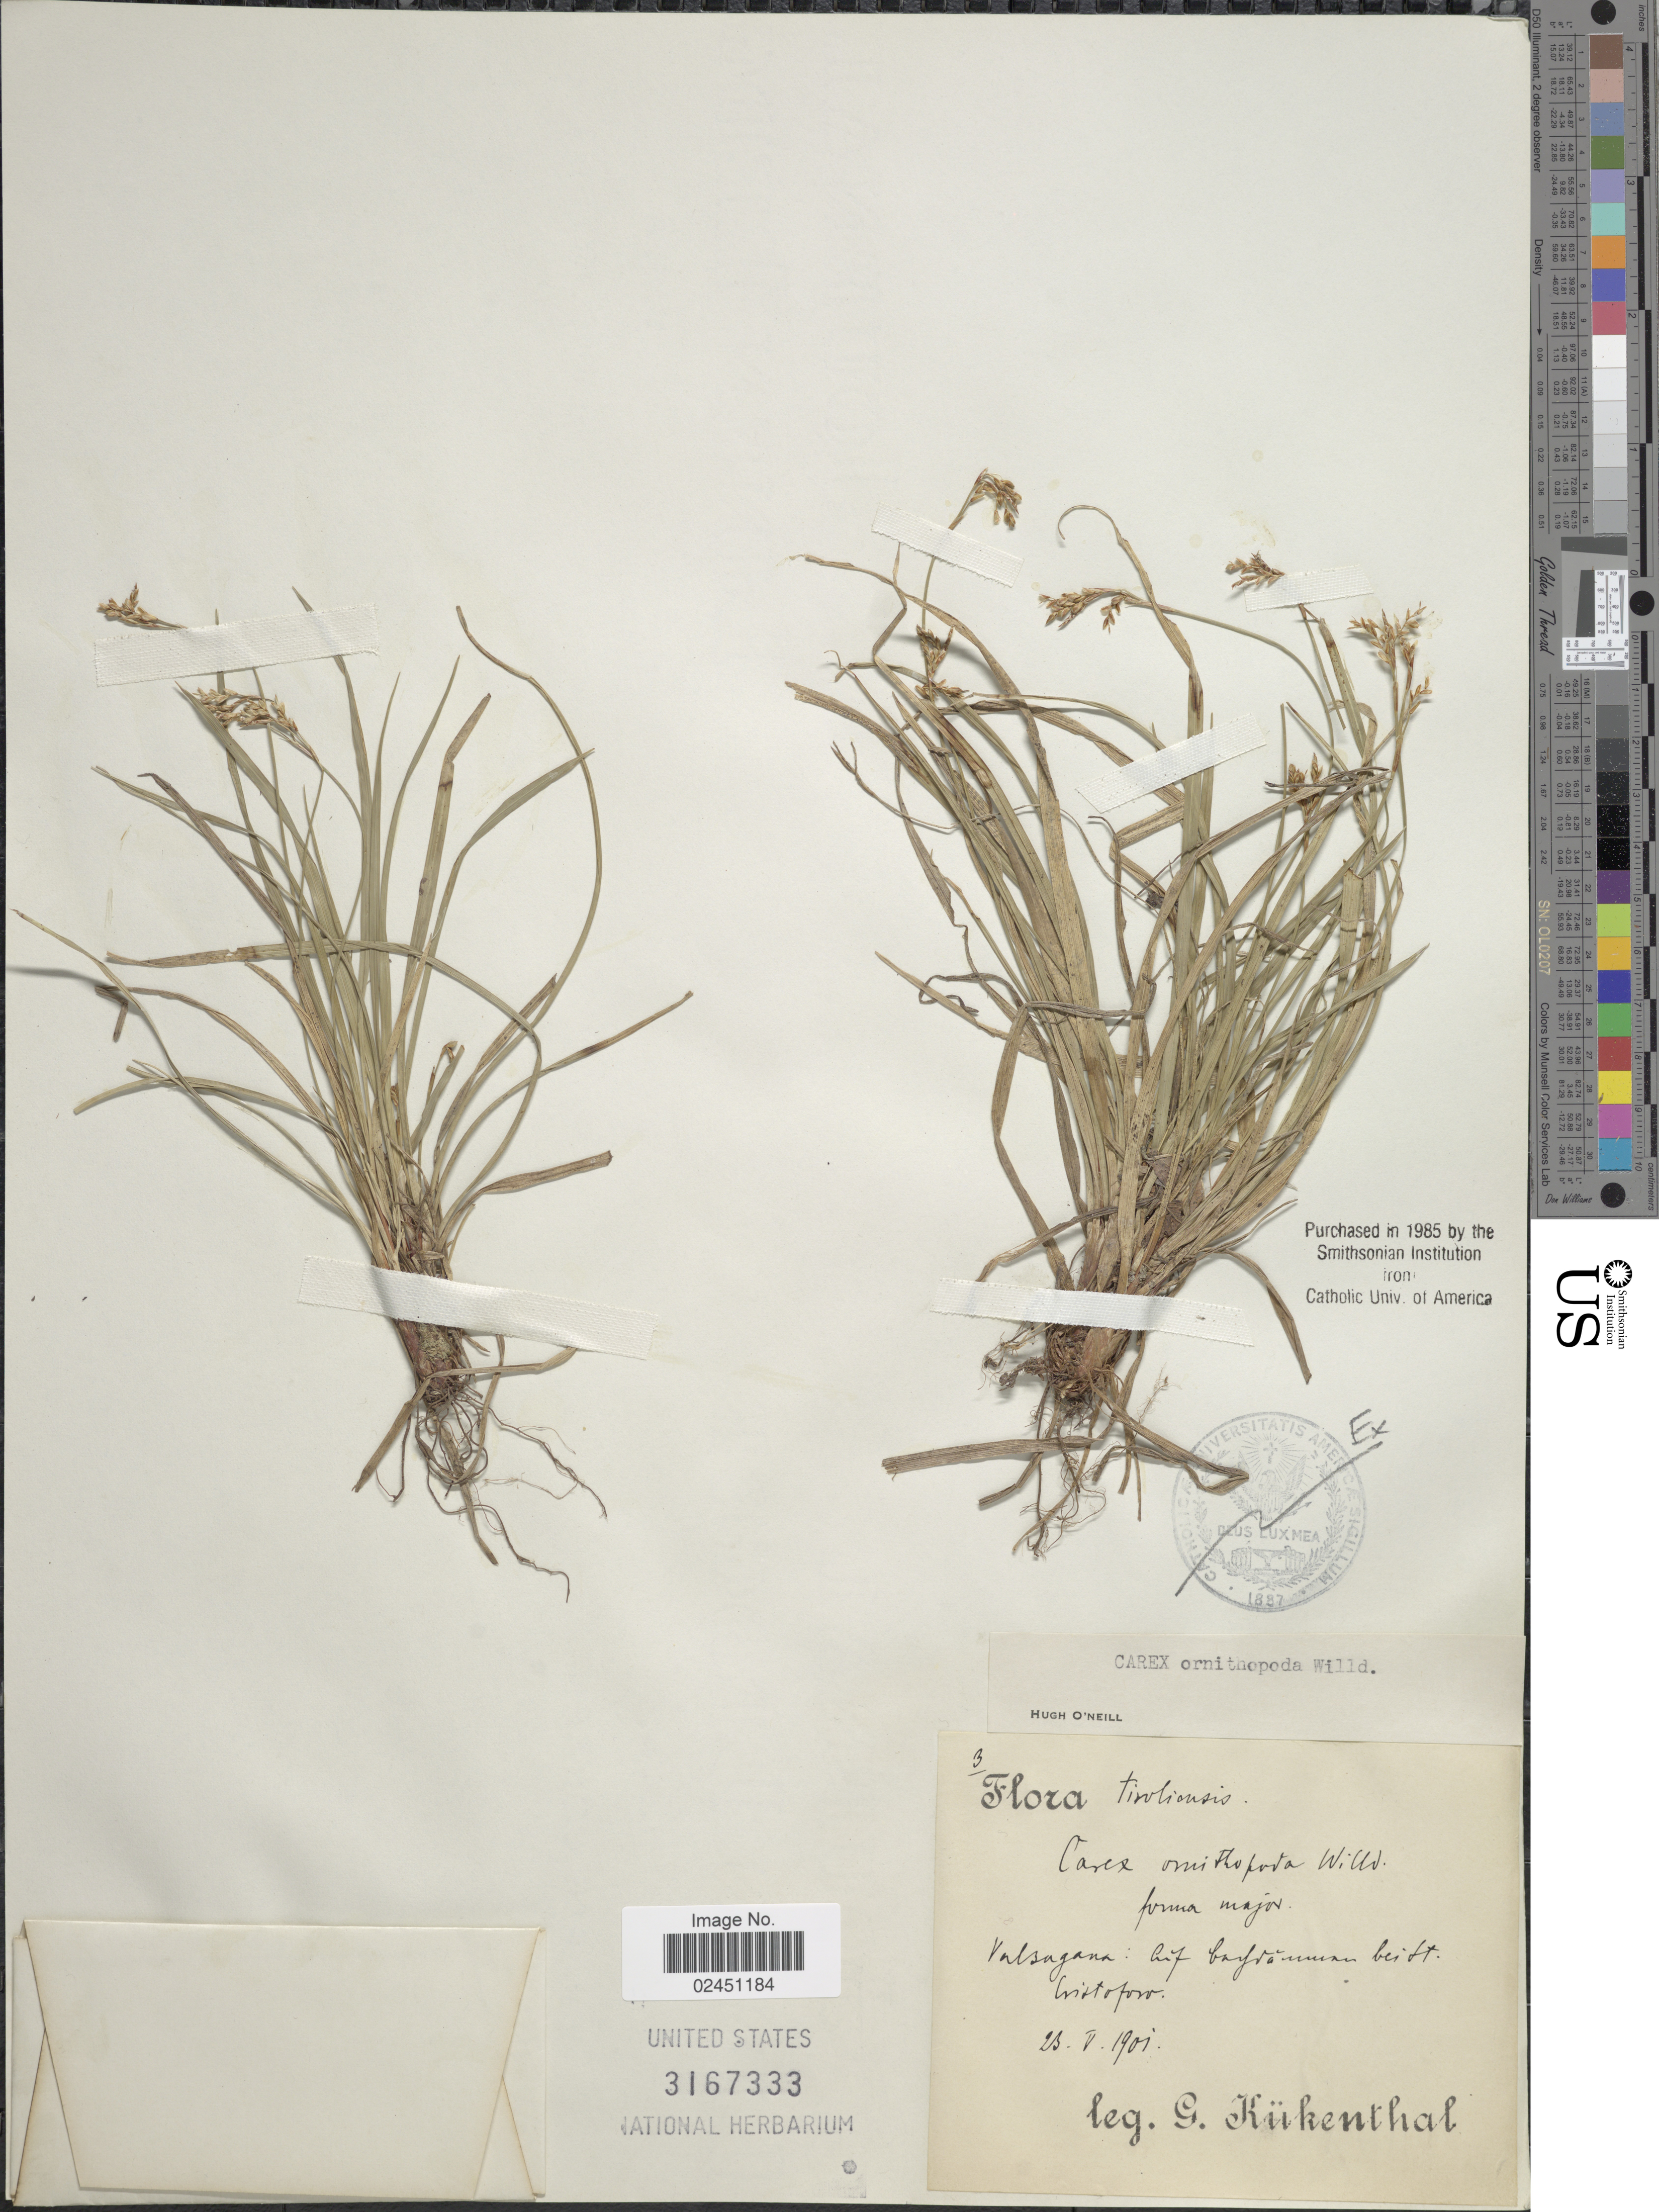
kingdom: Plantae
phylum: Tracheophyta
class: Liliopsida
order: Poales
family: Cyperaceae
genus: Carex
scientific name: Carex ornithopoda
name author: Willd.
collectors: G. Kükenthal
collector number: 3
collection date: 1901-05-23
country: Italy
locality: Valsagena: aif baydammen beidt [interpreted] Cristoforo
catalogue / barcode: US 3167333